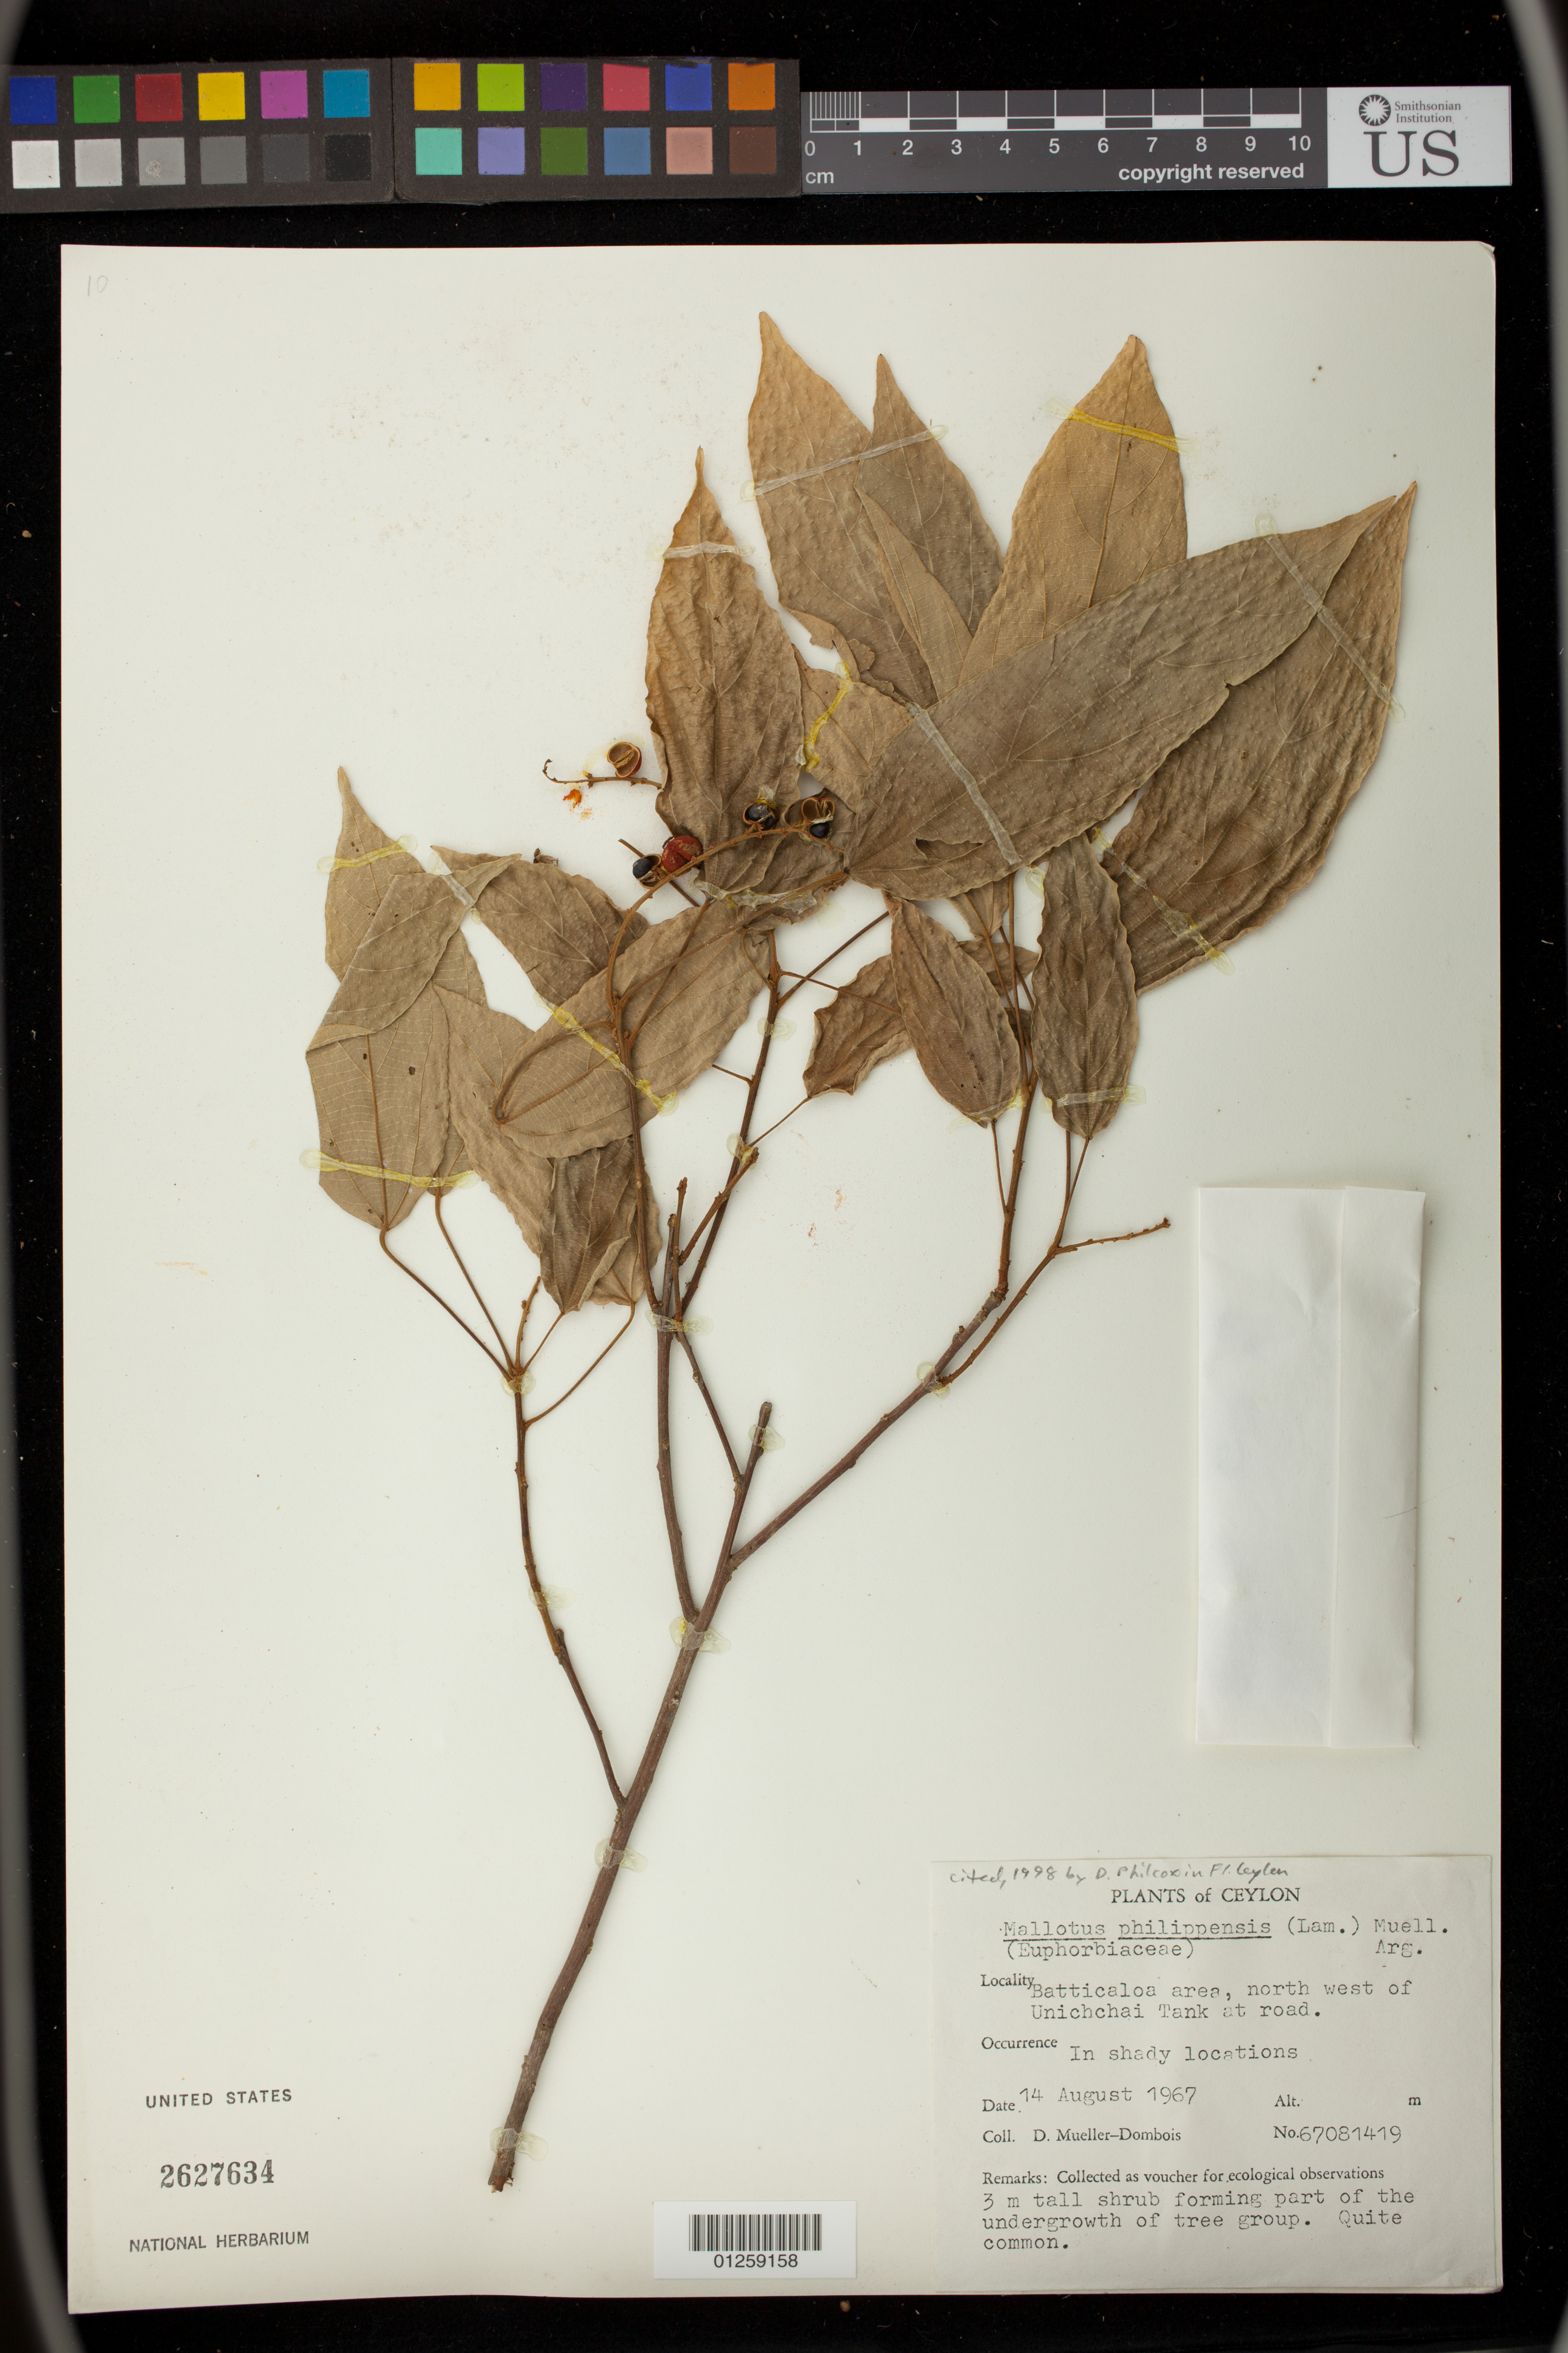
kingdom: Plantae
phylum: Tracheophyta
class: Magnoliopsida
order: Malpighiales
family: Euphorbiaceae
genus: Mallotus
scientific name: Mallotus philippensis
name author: (Lam.) Müll. Arg.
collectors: D. Mueller-Dombois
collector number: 67081419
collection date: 1967-08-14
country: Sri Lanka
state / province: Eastern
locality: Batticaloa area, North west of Unichchai Tank at road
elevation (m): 30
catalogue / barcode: US 2627634